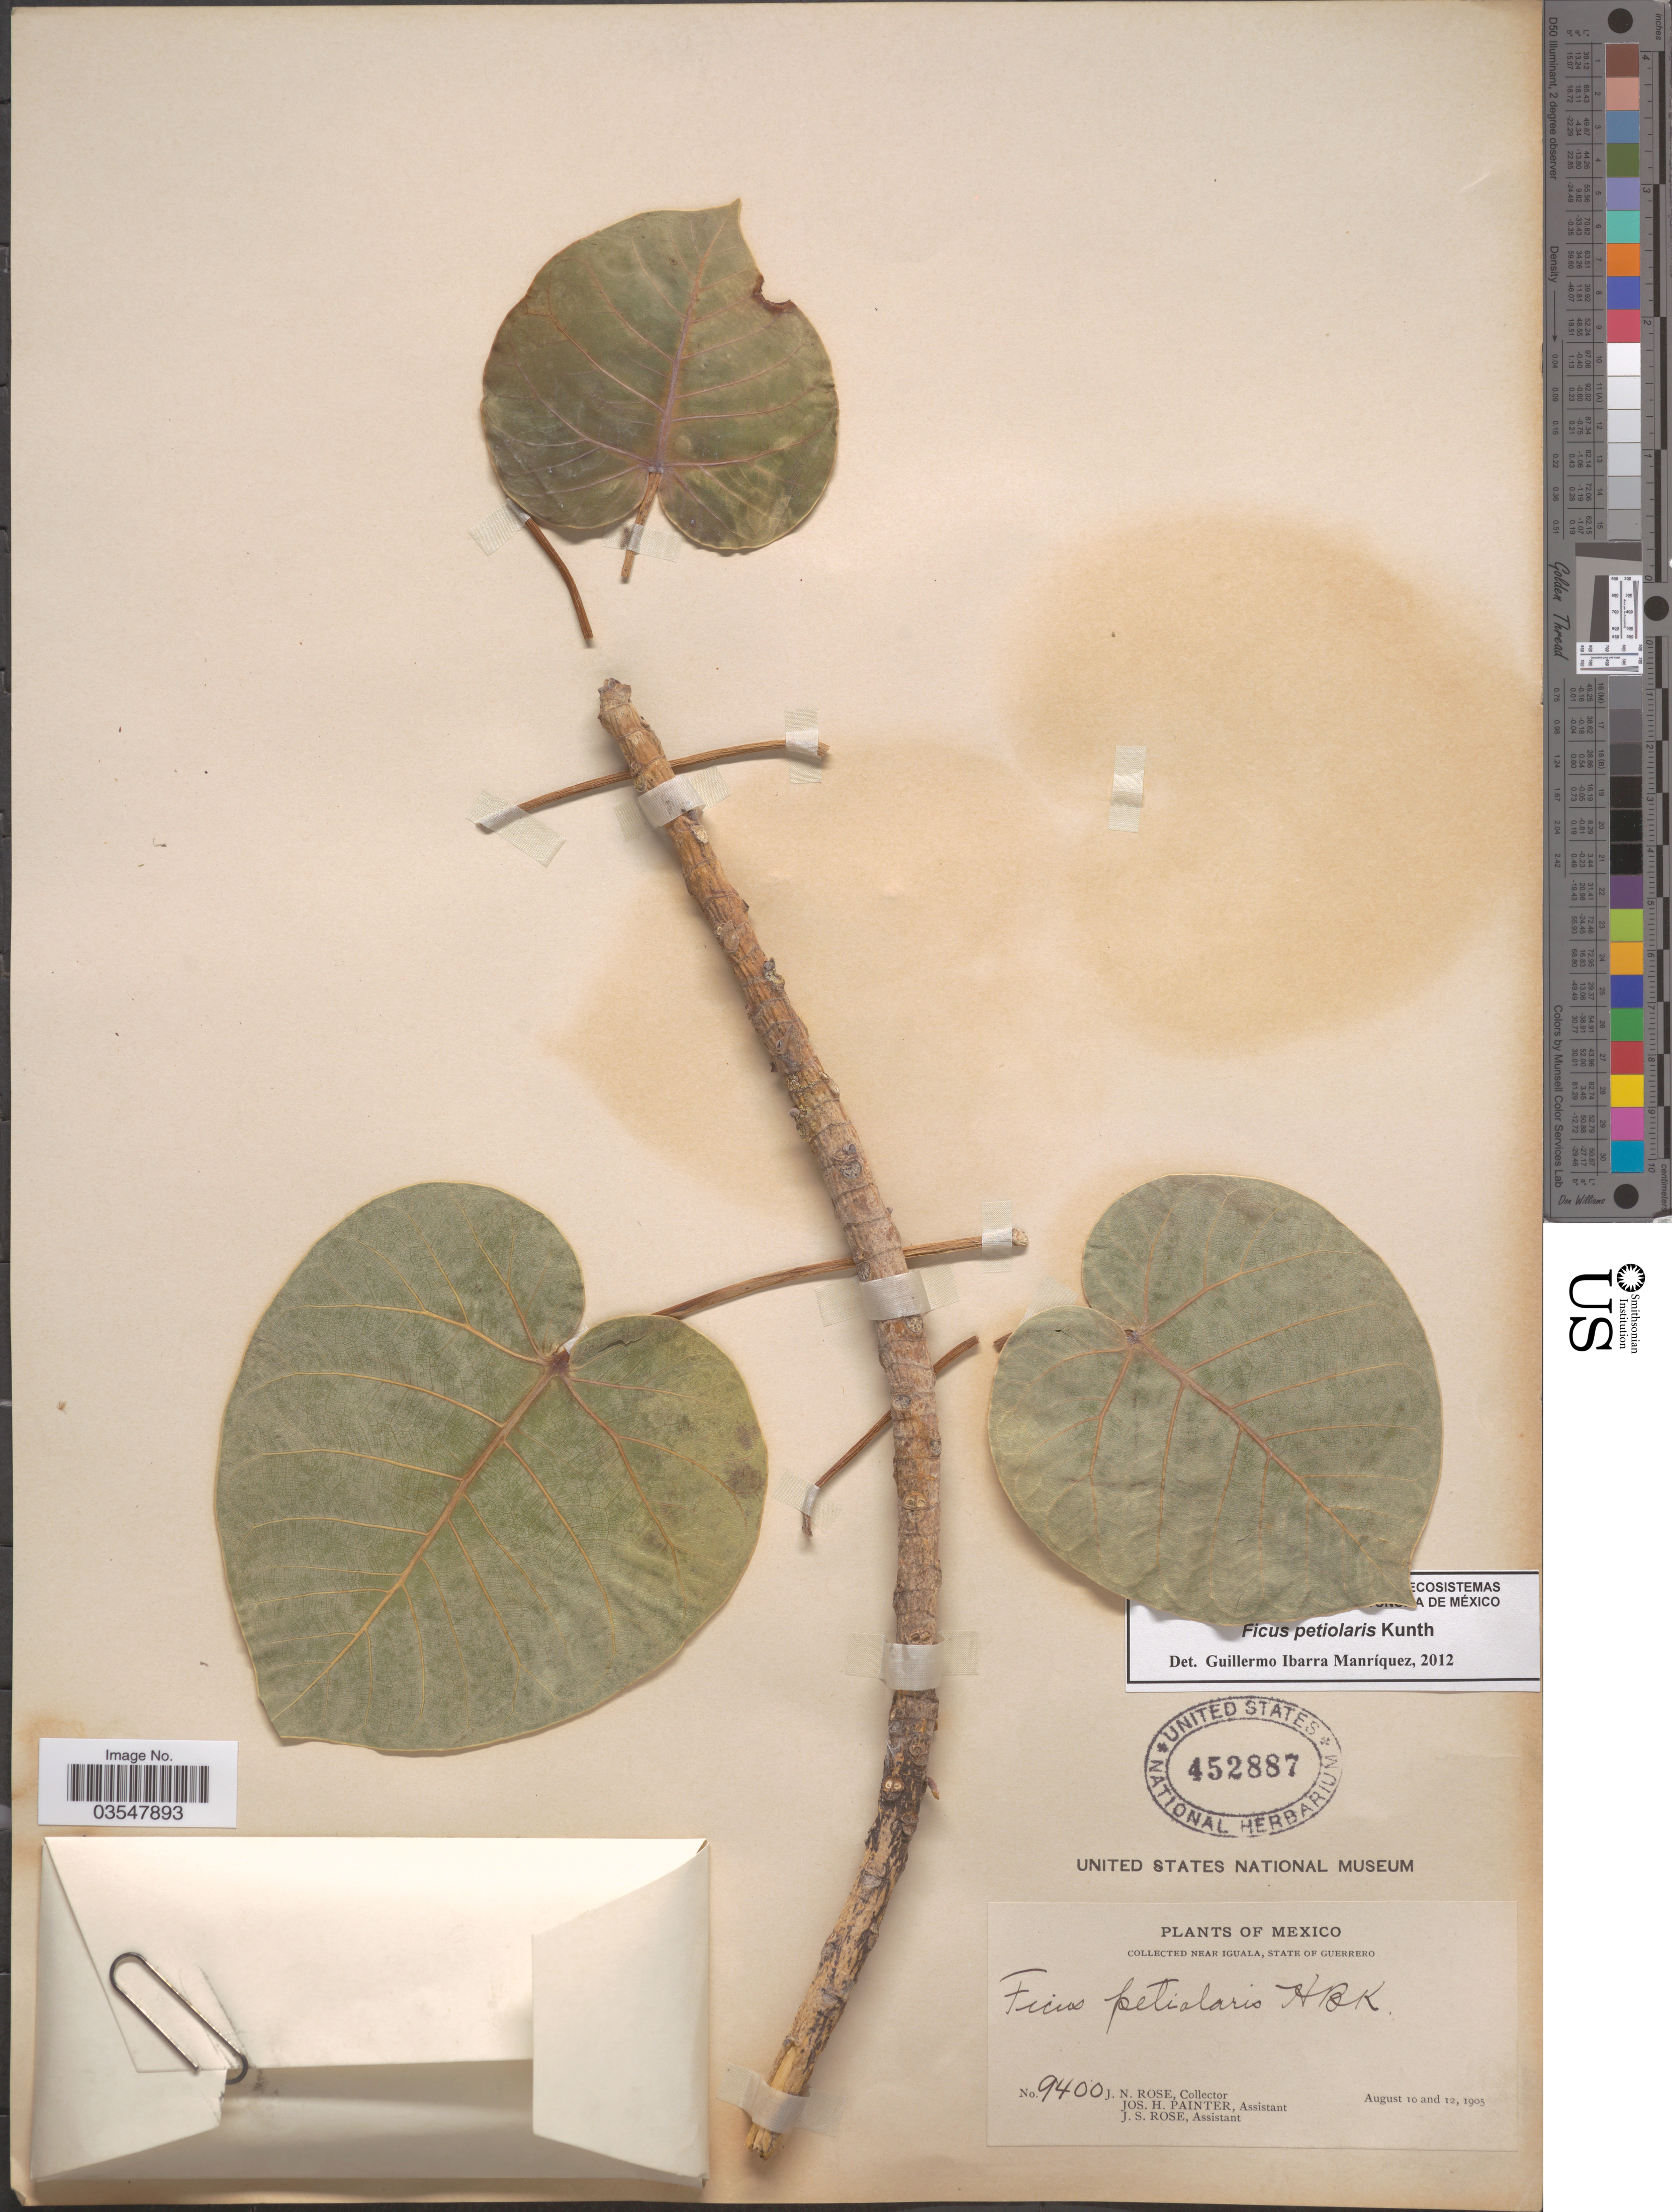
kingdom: Plantae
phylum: Tracheophyta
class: Magnoliopsida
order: Rosales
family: Moraceae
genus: Ficus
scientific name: Ficus petiolaris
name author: Kunth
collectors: J. N. Rose, J. H. Painter & J. S. Rose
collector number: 9400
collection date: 1905-08-10/1905-08-12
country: Mexico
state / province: Guerrero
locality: Near Iguala.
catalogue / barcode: US 452887